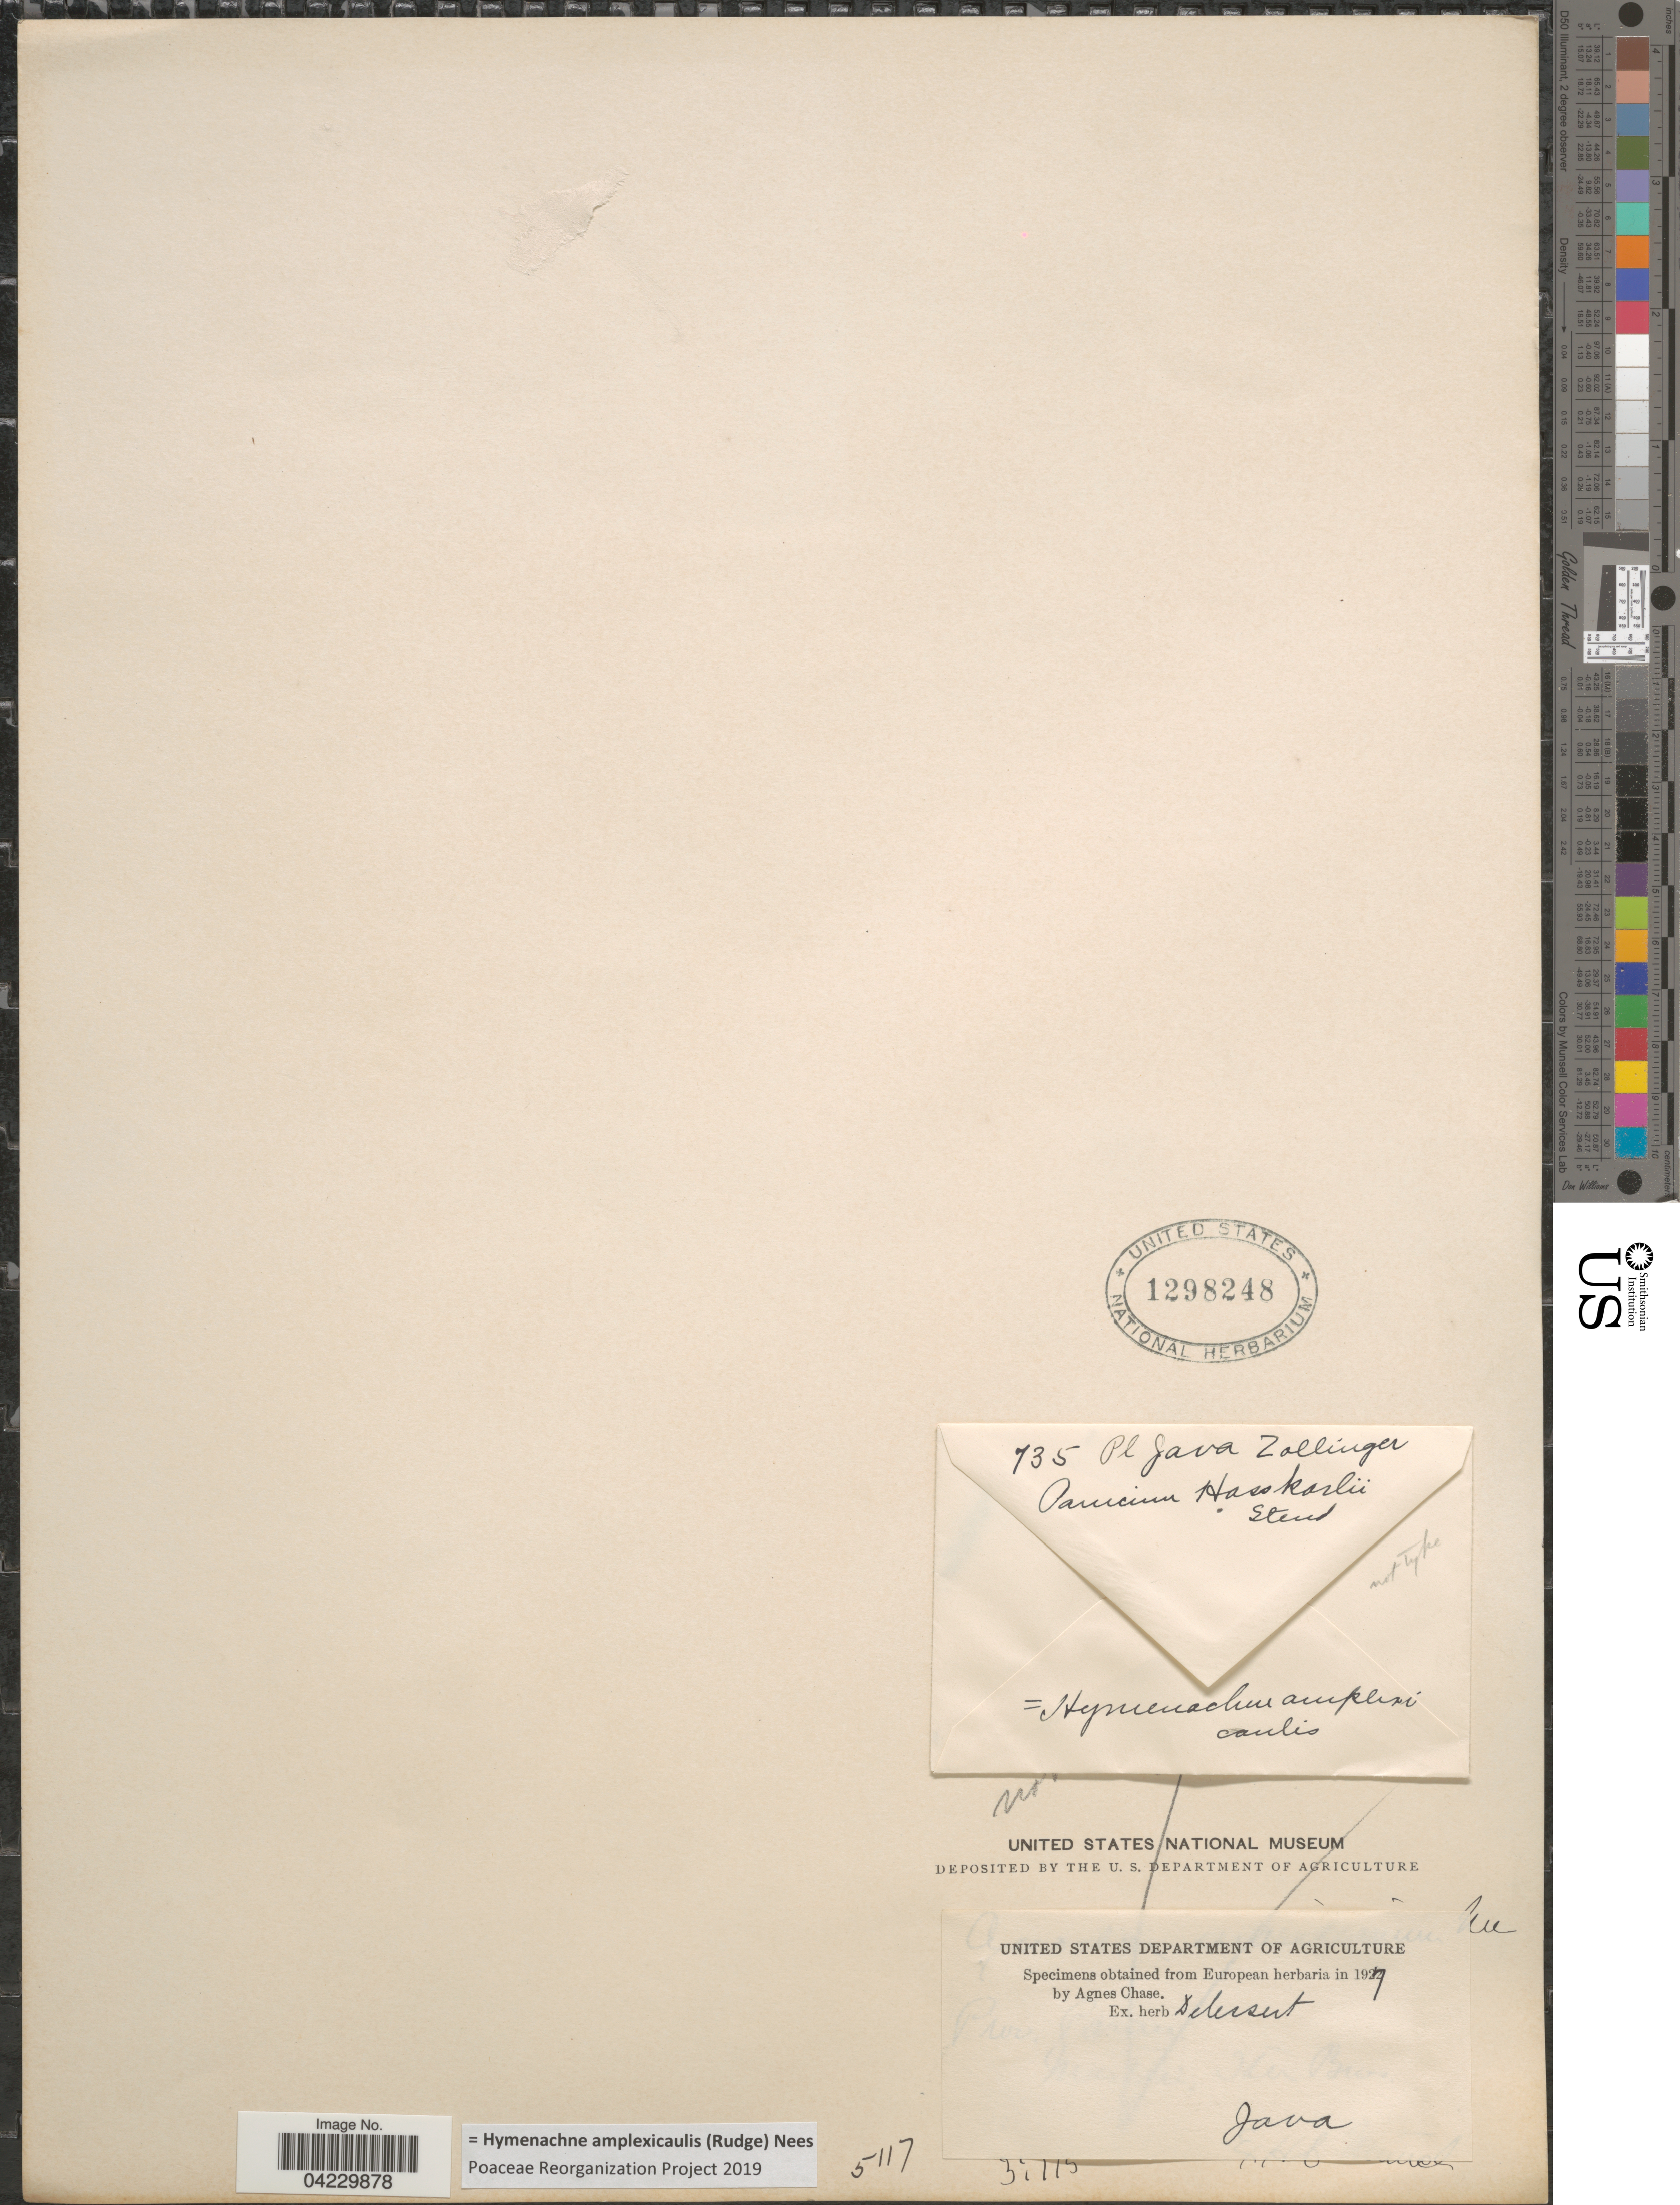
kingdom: Plantae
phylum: Tracheophyta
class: Liliopsida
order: Poales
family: Poaceae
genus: Hymenachne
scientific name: Hymenachne amplexicaulis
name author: (Rudge) Nees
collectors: -- Zollinger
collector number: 735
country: Indonesia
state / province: Java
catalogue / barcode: US 1298248